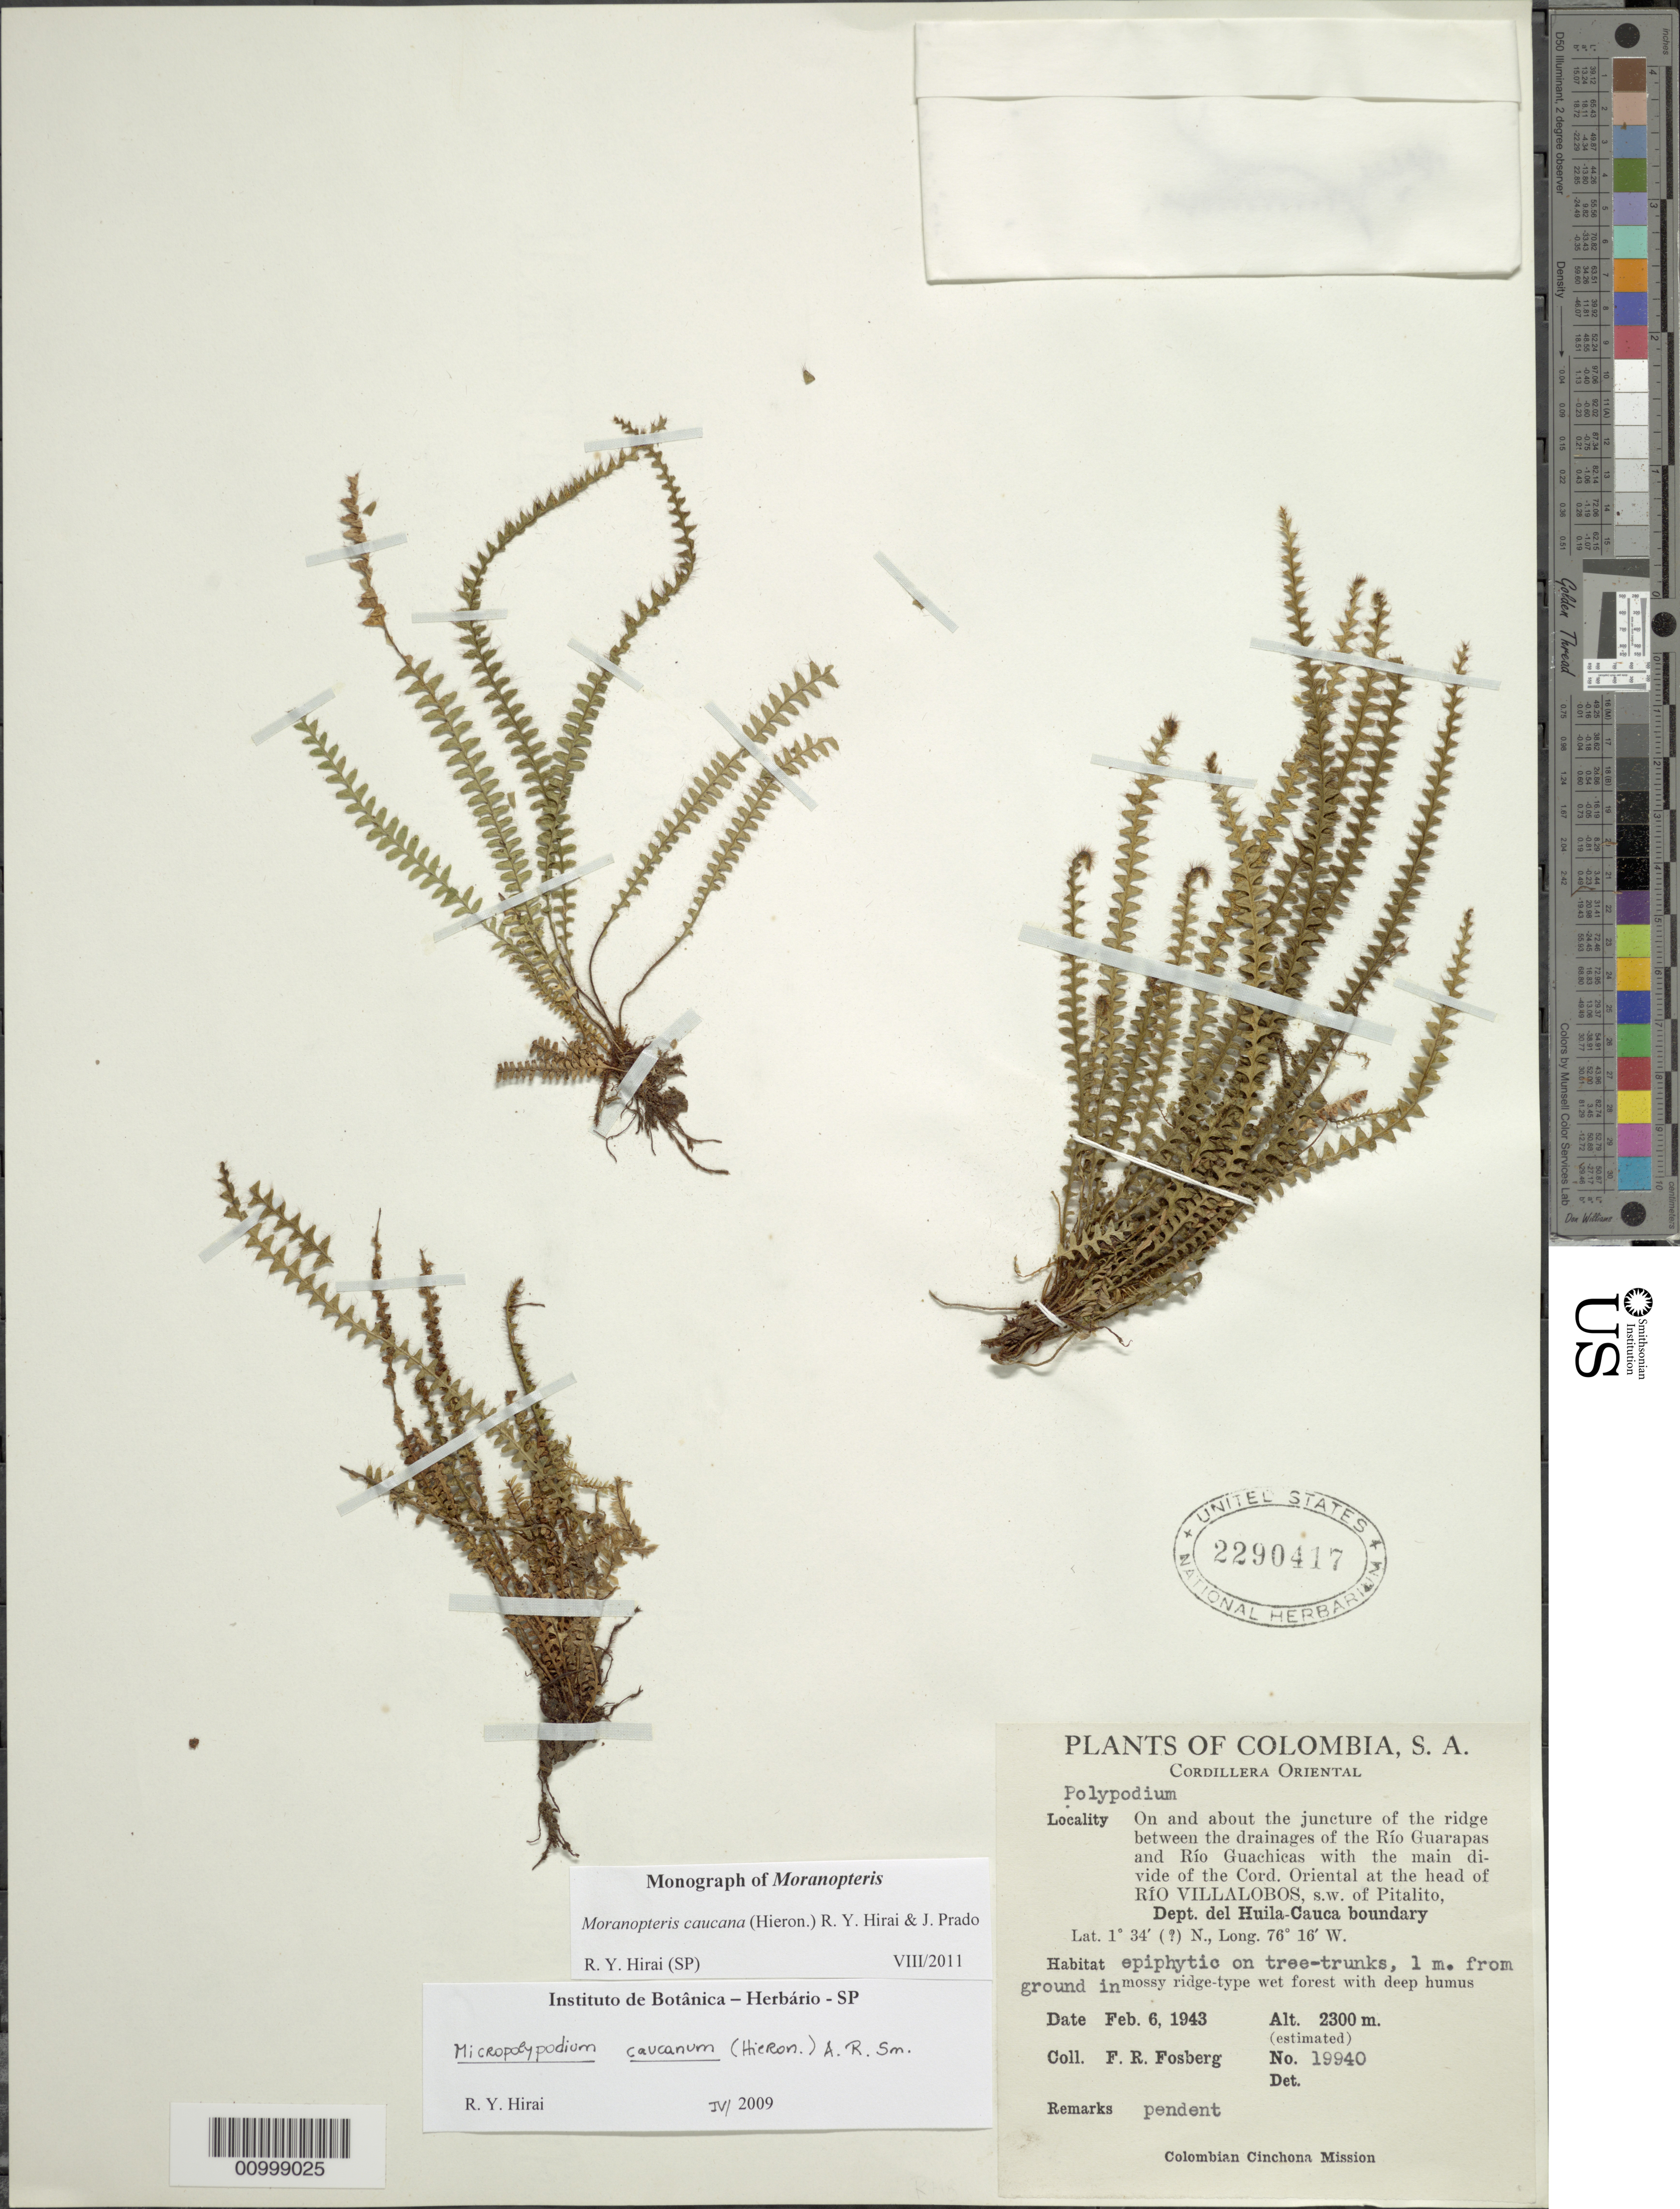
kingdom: Plantae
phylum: Tracheophyta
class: Polypodiopsida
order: Polypodiales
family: Polypodiaceae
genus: Moranopteris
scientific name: Moranopteris caucana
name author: (Hieron.) R. Y. Hirai & J. Prado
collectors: F. R. Fosberg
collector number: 19940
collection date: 1943-02-06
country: Colombia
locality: Cordillera Oriental, On and about the juncture of the ridge between the drainages of the Rio Guarapas and Rio Guachicas with the main divide of the Cord. Oriental at the head of Rio Villalobos, s.w. of Pitalito, Dept. del Huila-Cauca boundary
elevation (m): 2300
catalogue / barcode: US 2290417